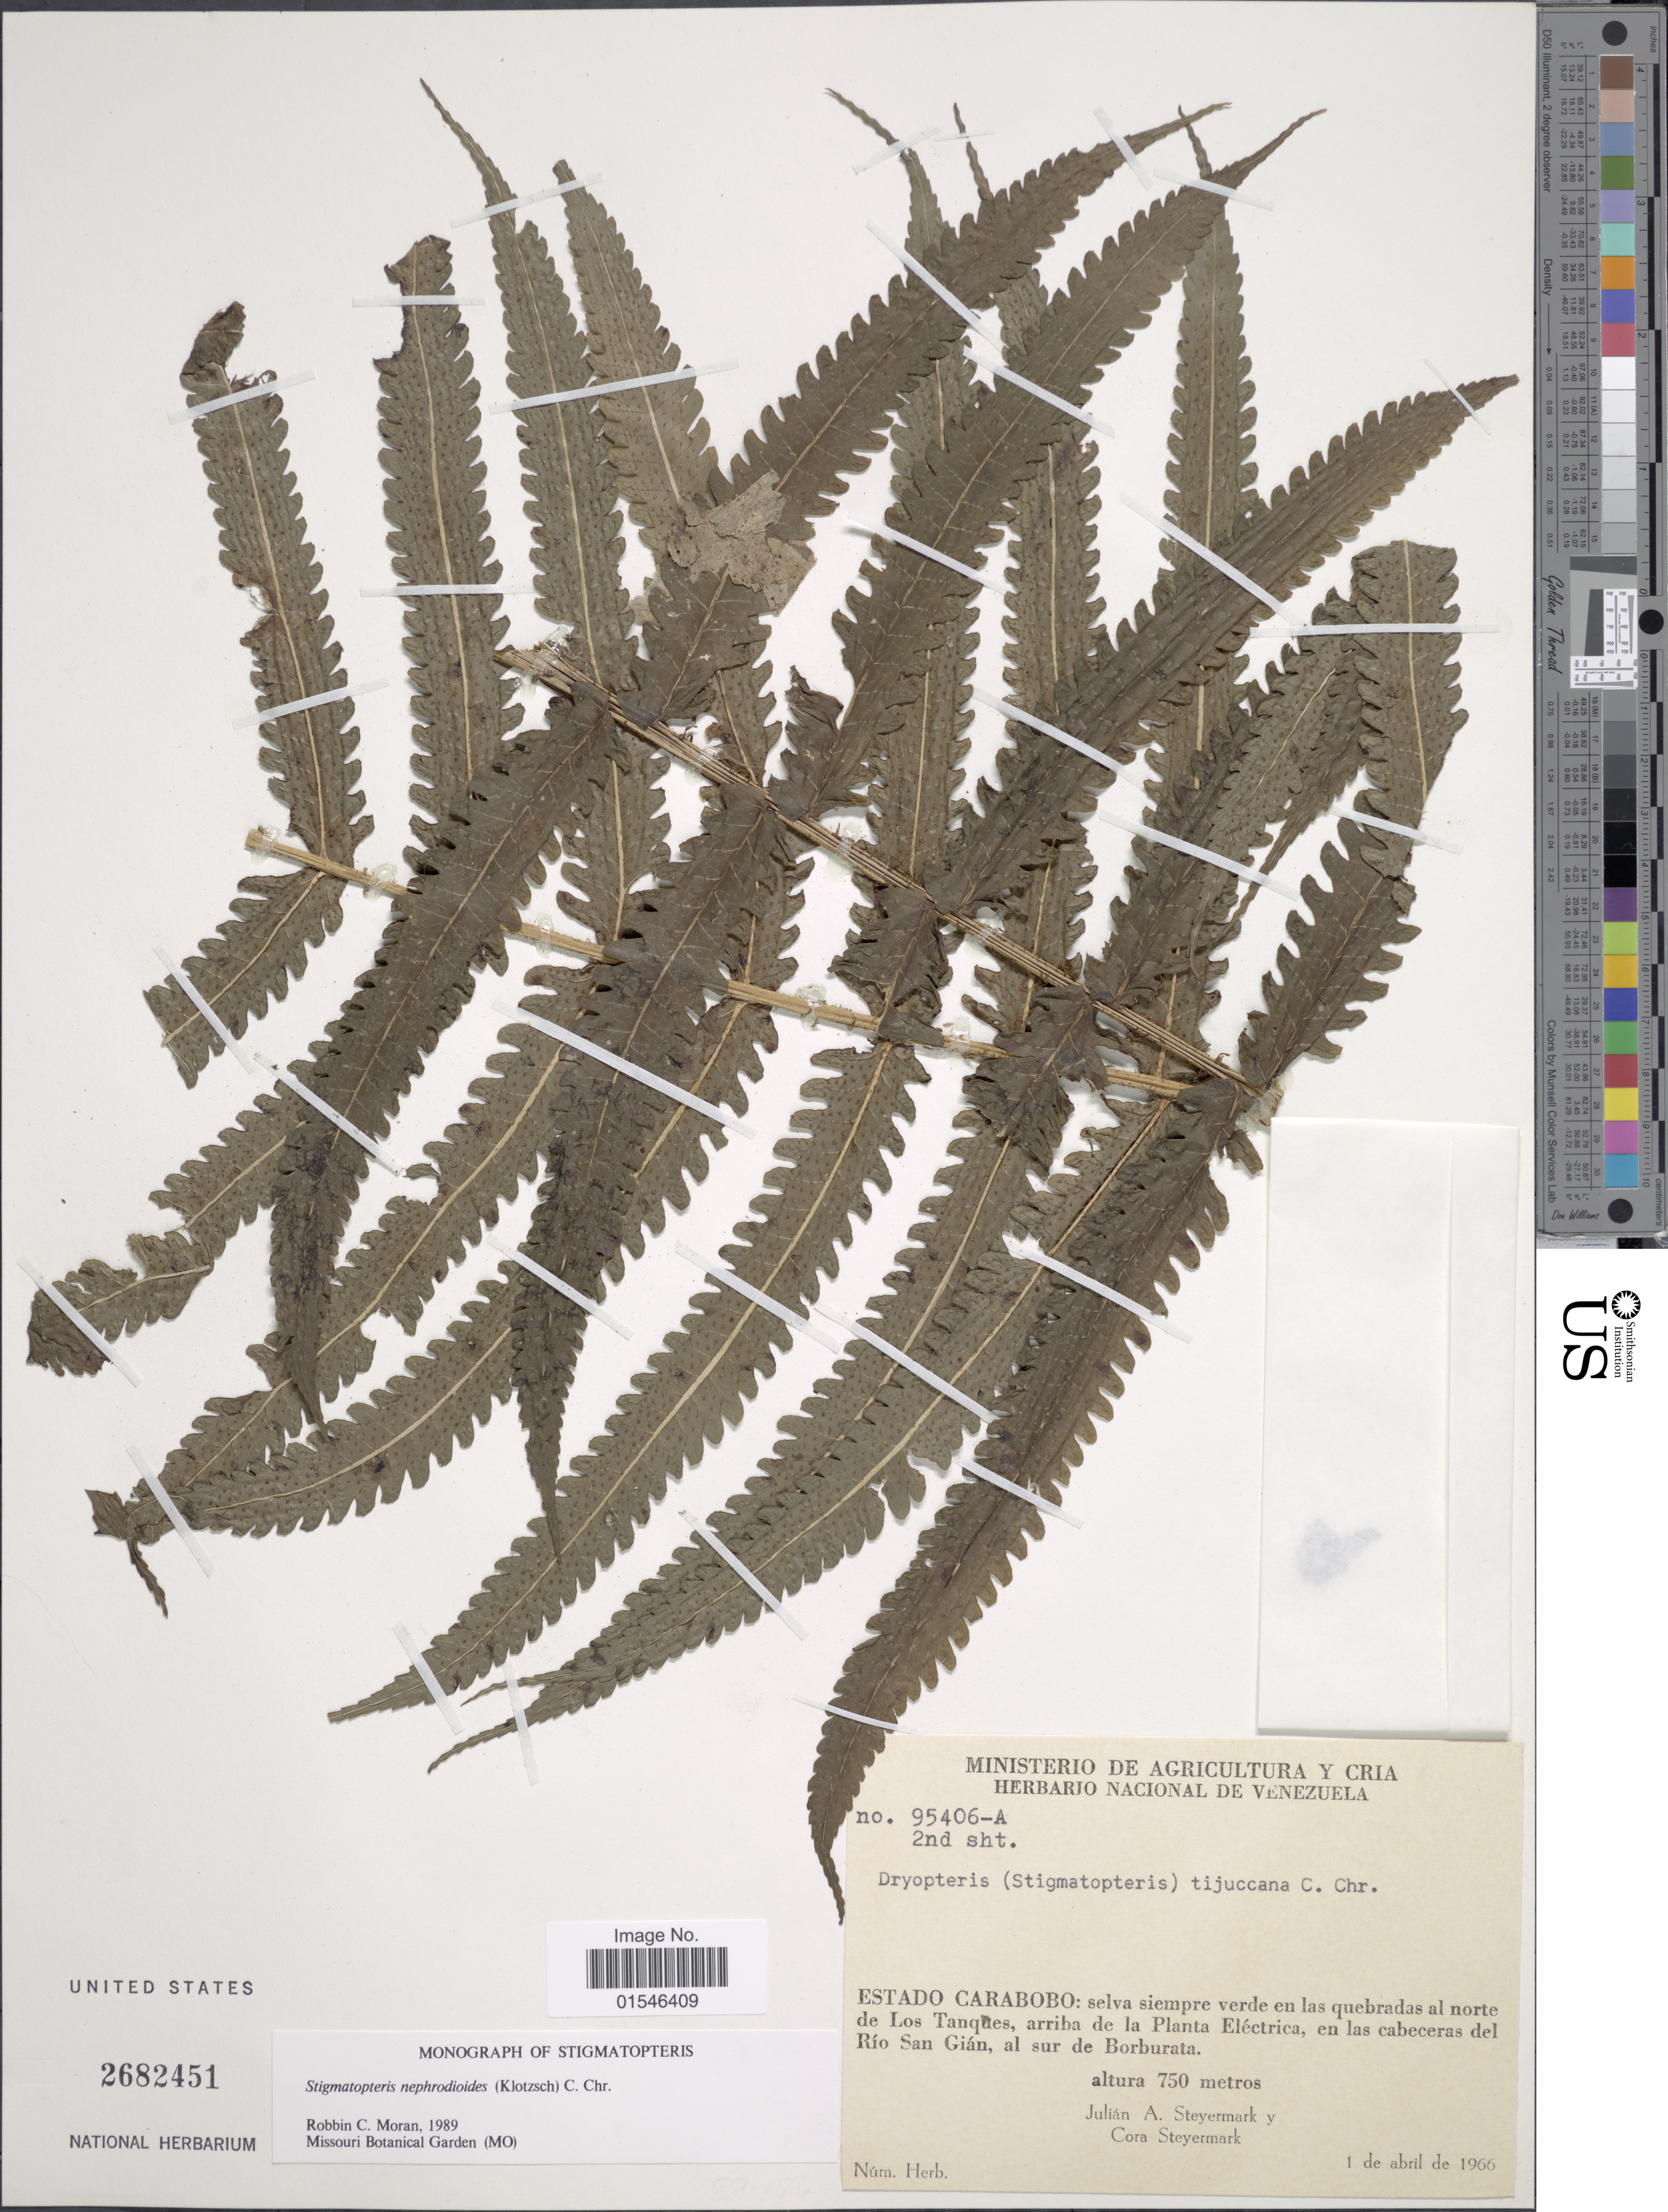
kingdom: Plantae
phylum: Tracheophyta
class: Polypodiopsida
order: Polypodiales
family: Dryopteridaceae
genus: Stigmatopteris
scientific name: Stigmatopteris nephrodioides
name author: (Klotzsch) C. Chr.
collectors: J. Steyermark & C. Steyermark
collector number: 95406-A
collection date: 1966-04-01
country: Venezuela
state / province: Carabobo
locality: Selva siempre verde en las quebradas al norte de Los Tanques, arriba de la Planta Eléctrica, en las cabeceras del Río San Gían, al sur de Borburata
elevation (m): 750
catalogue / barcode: US 2682451